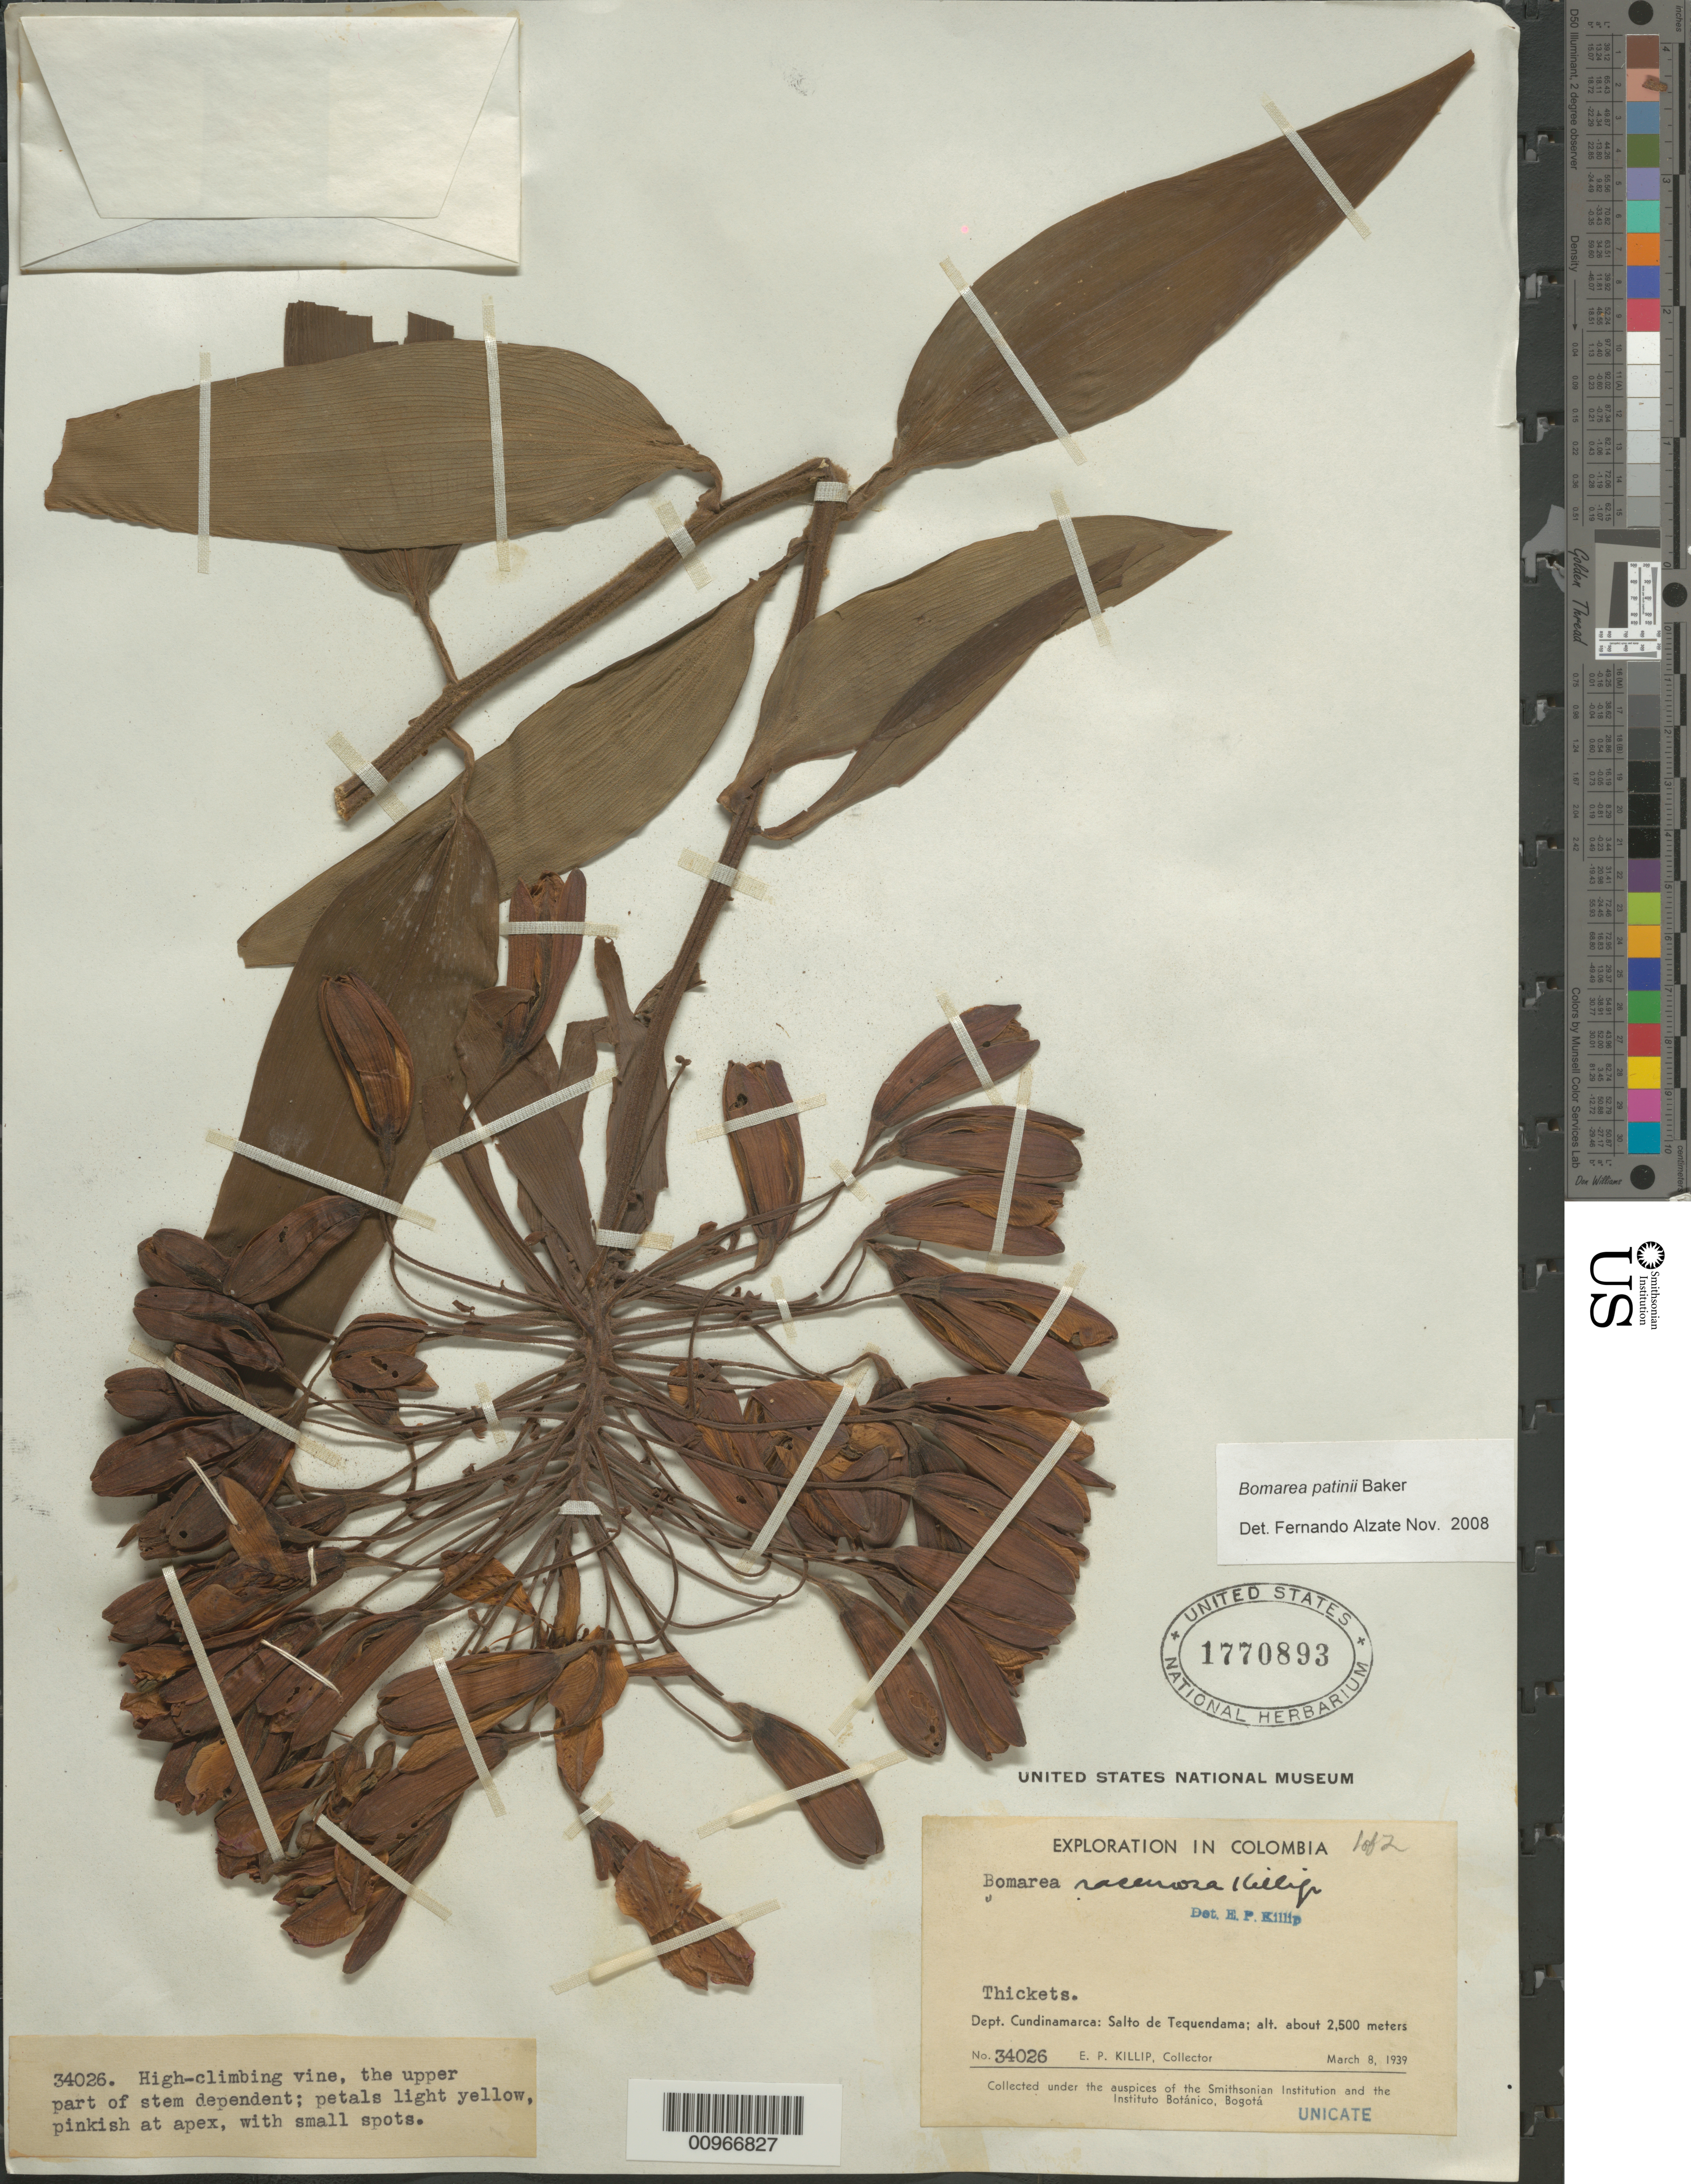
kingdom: Plantae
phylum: Tracheophyta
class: Liliopsida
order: Liliales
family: Alstroemeriaceae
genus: Bomarea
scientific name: Bomarea patinii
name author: Baker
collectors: E. P. Killip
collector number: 34026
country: Colombia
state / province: Cundinamarca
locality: Salto de Tequendama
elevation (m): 2500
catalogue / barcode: US 1770893